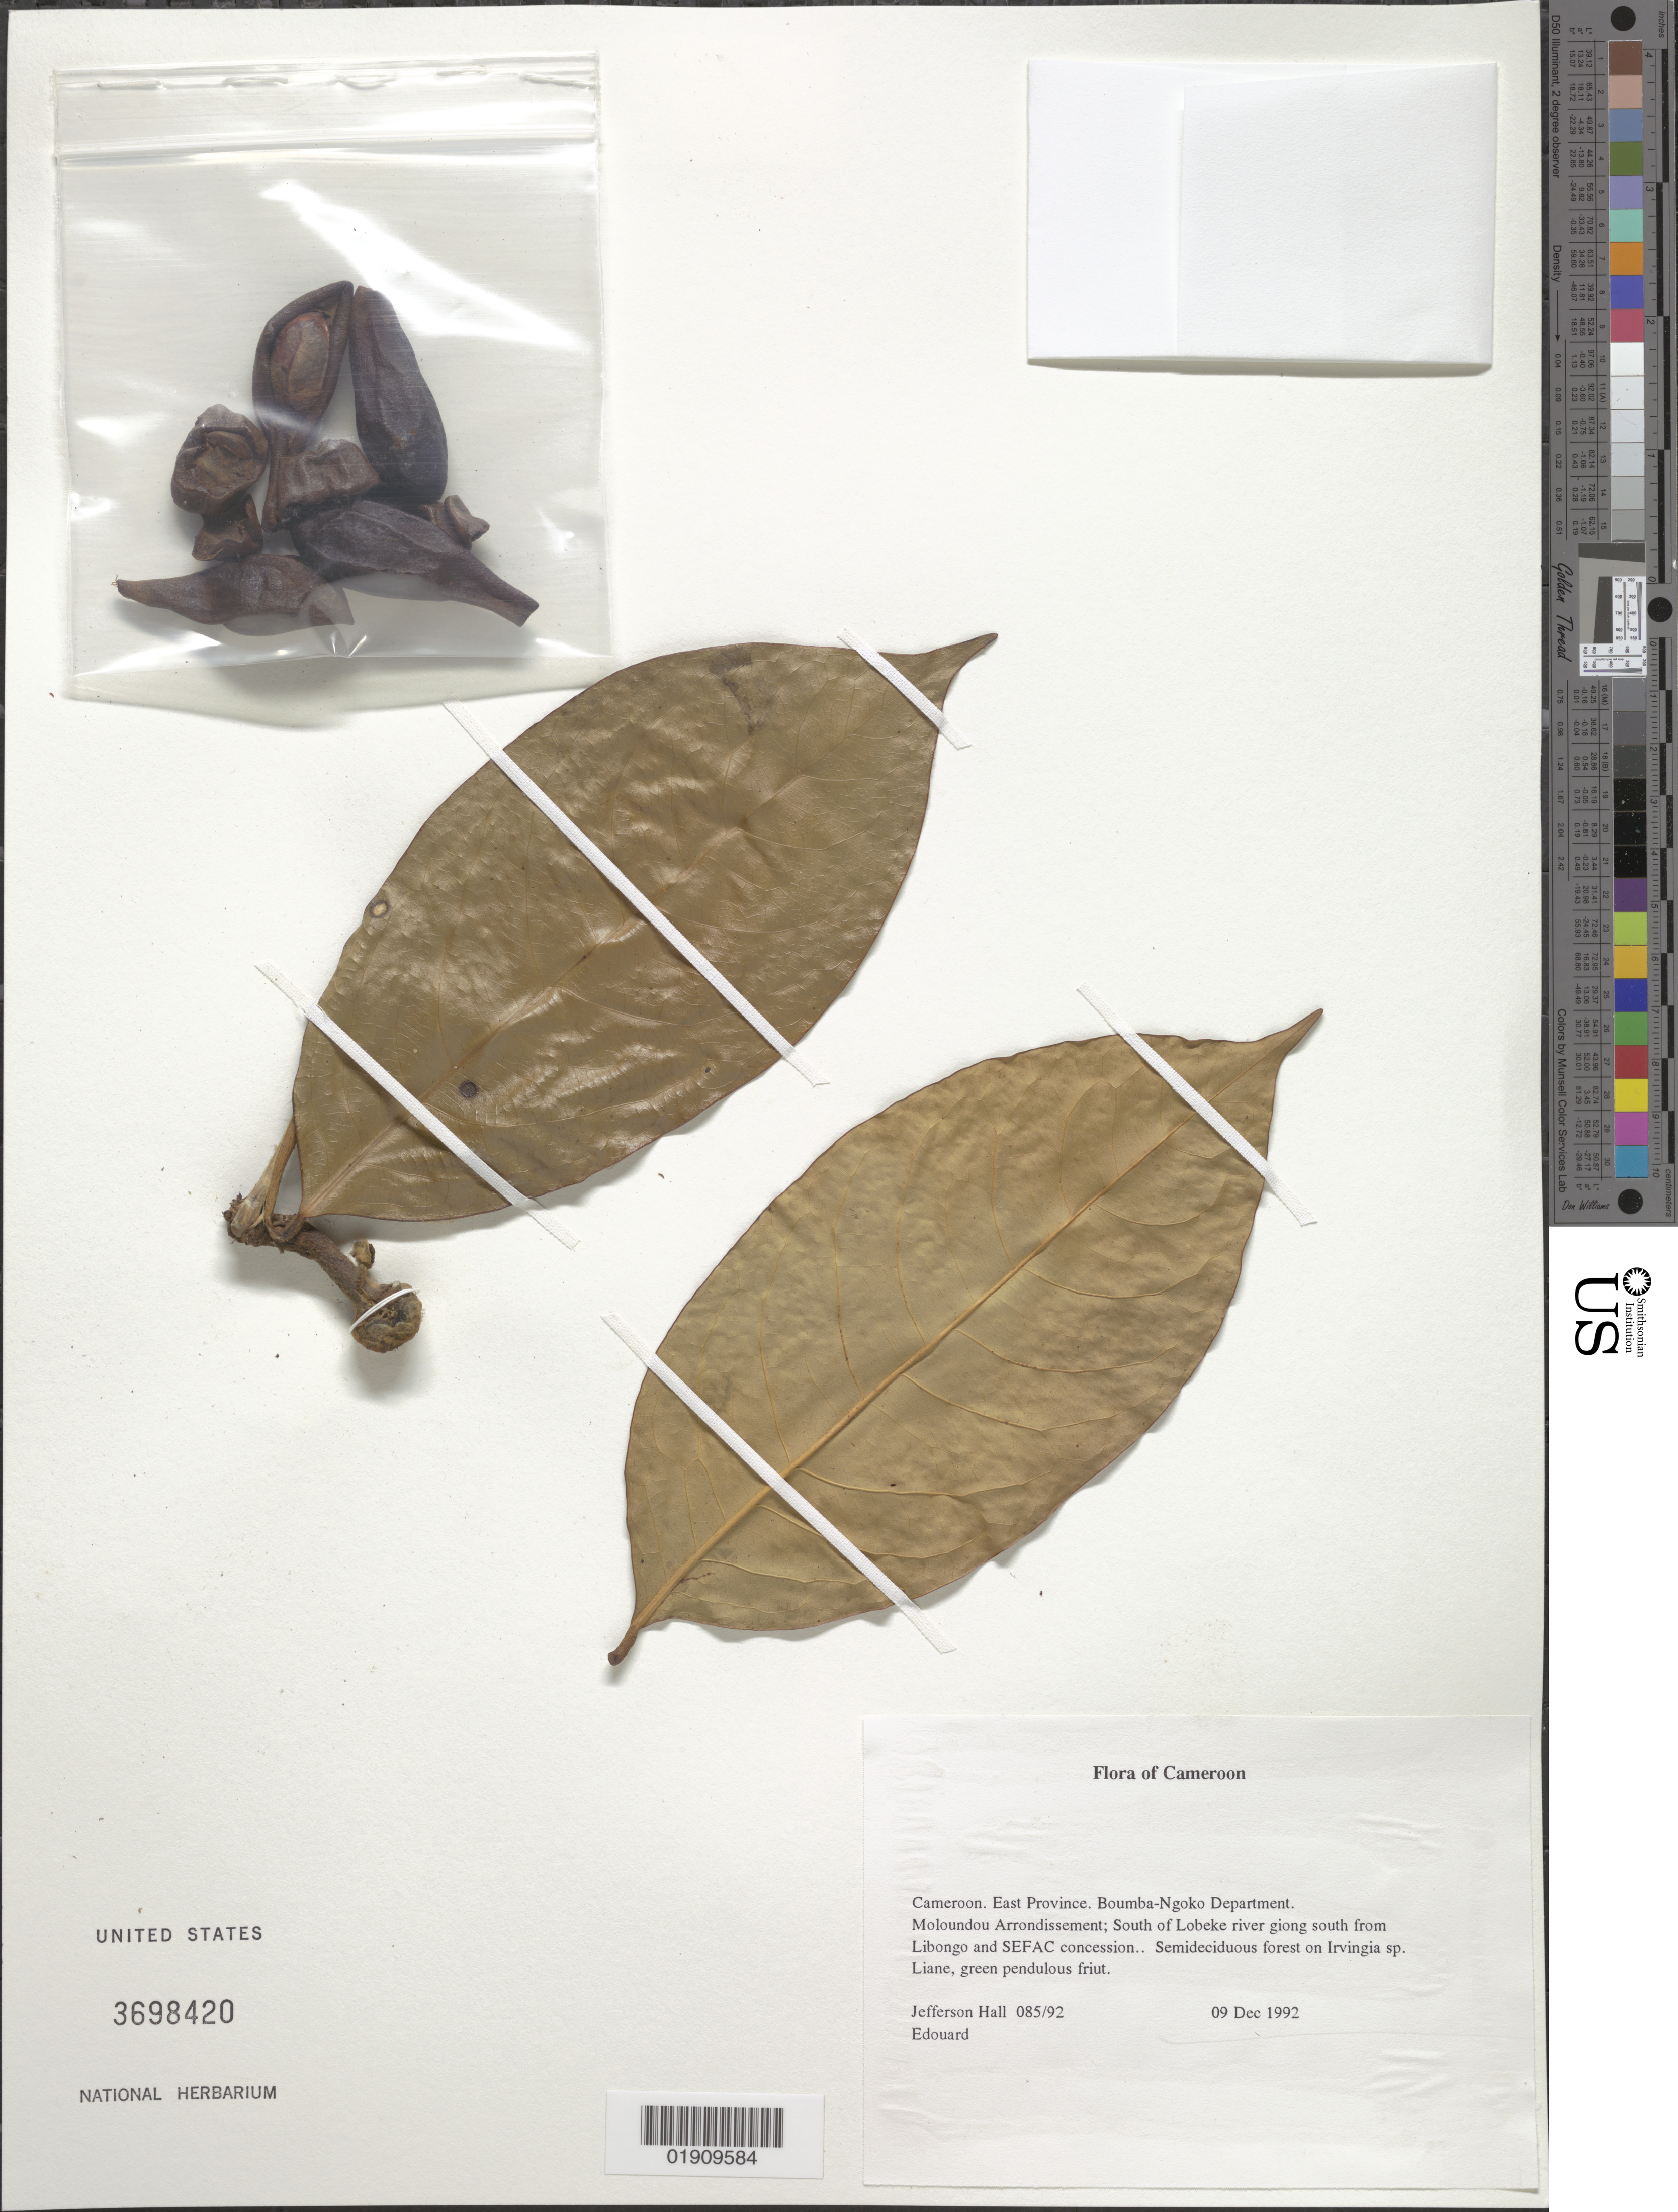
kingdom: Plantae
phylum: Tracheophyta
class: Magnoliopsida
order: Malpighiales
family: Irvingiaceae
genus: Irvingia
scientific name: Irvingia sp.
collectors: J. Hall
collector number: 085/92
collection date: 1992-12-09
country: Cameroon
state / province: Est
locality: Boumba-Ngoko Department. Boumba-Ngoko Department. Moloundou Arroundissement; South of Lobeke river, south of Libongo and SEFAC concession.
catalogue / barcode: US 3698420